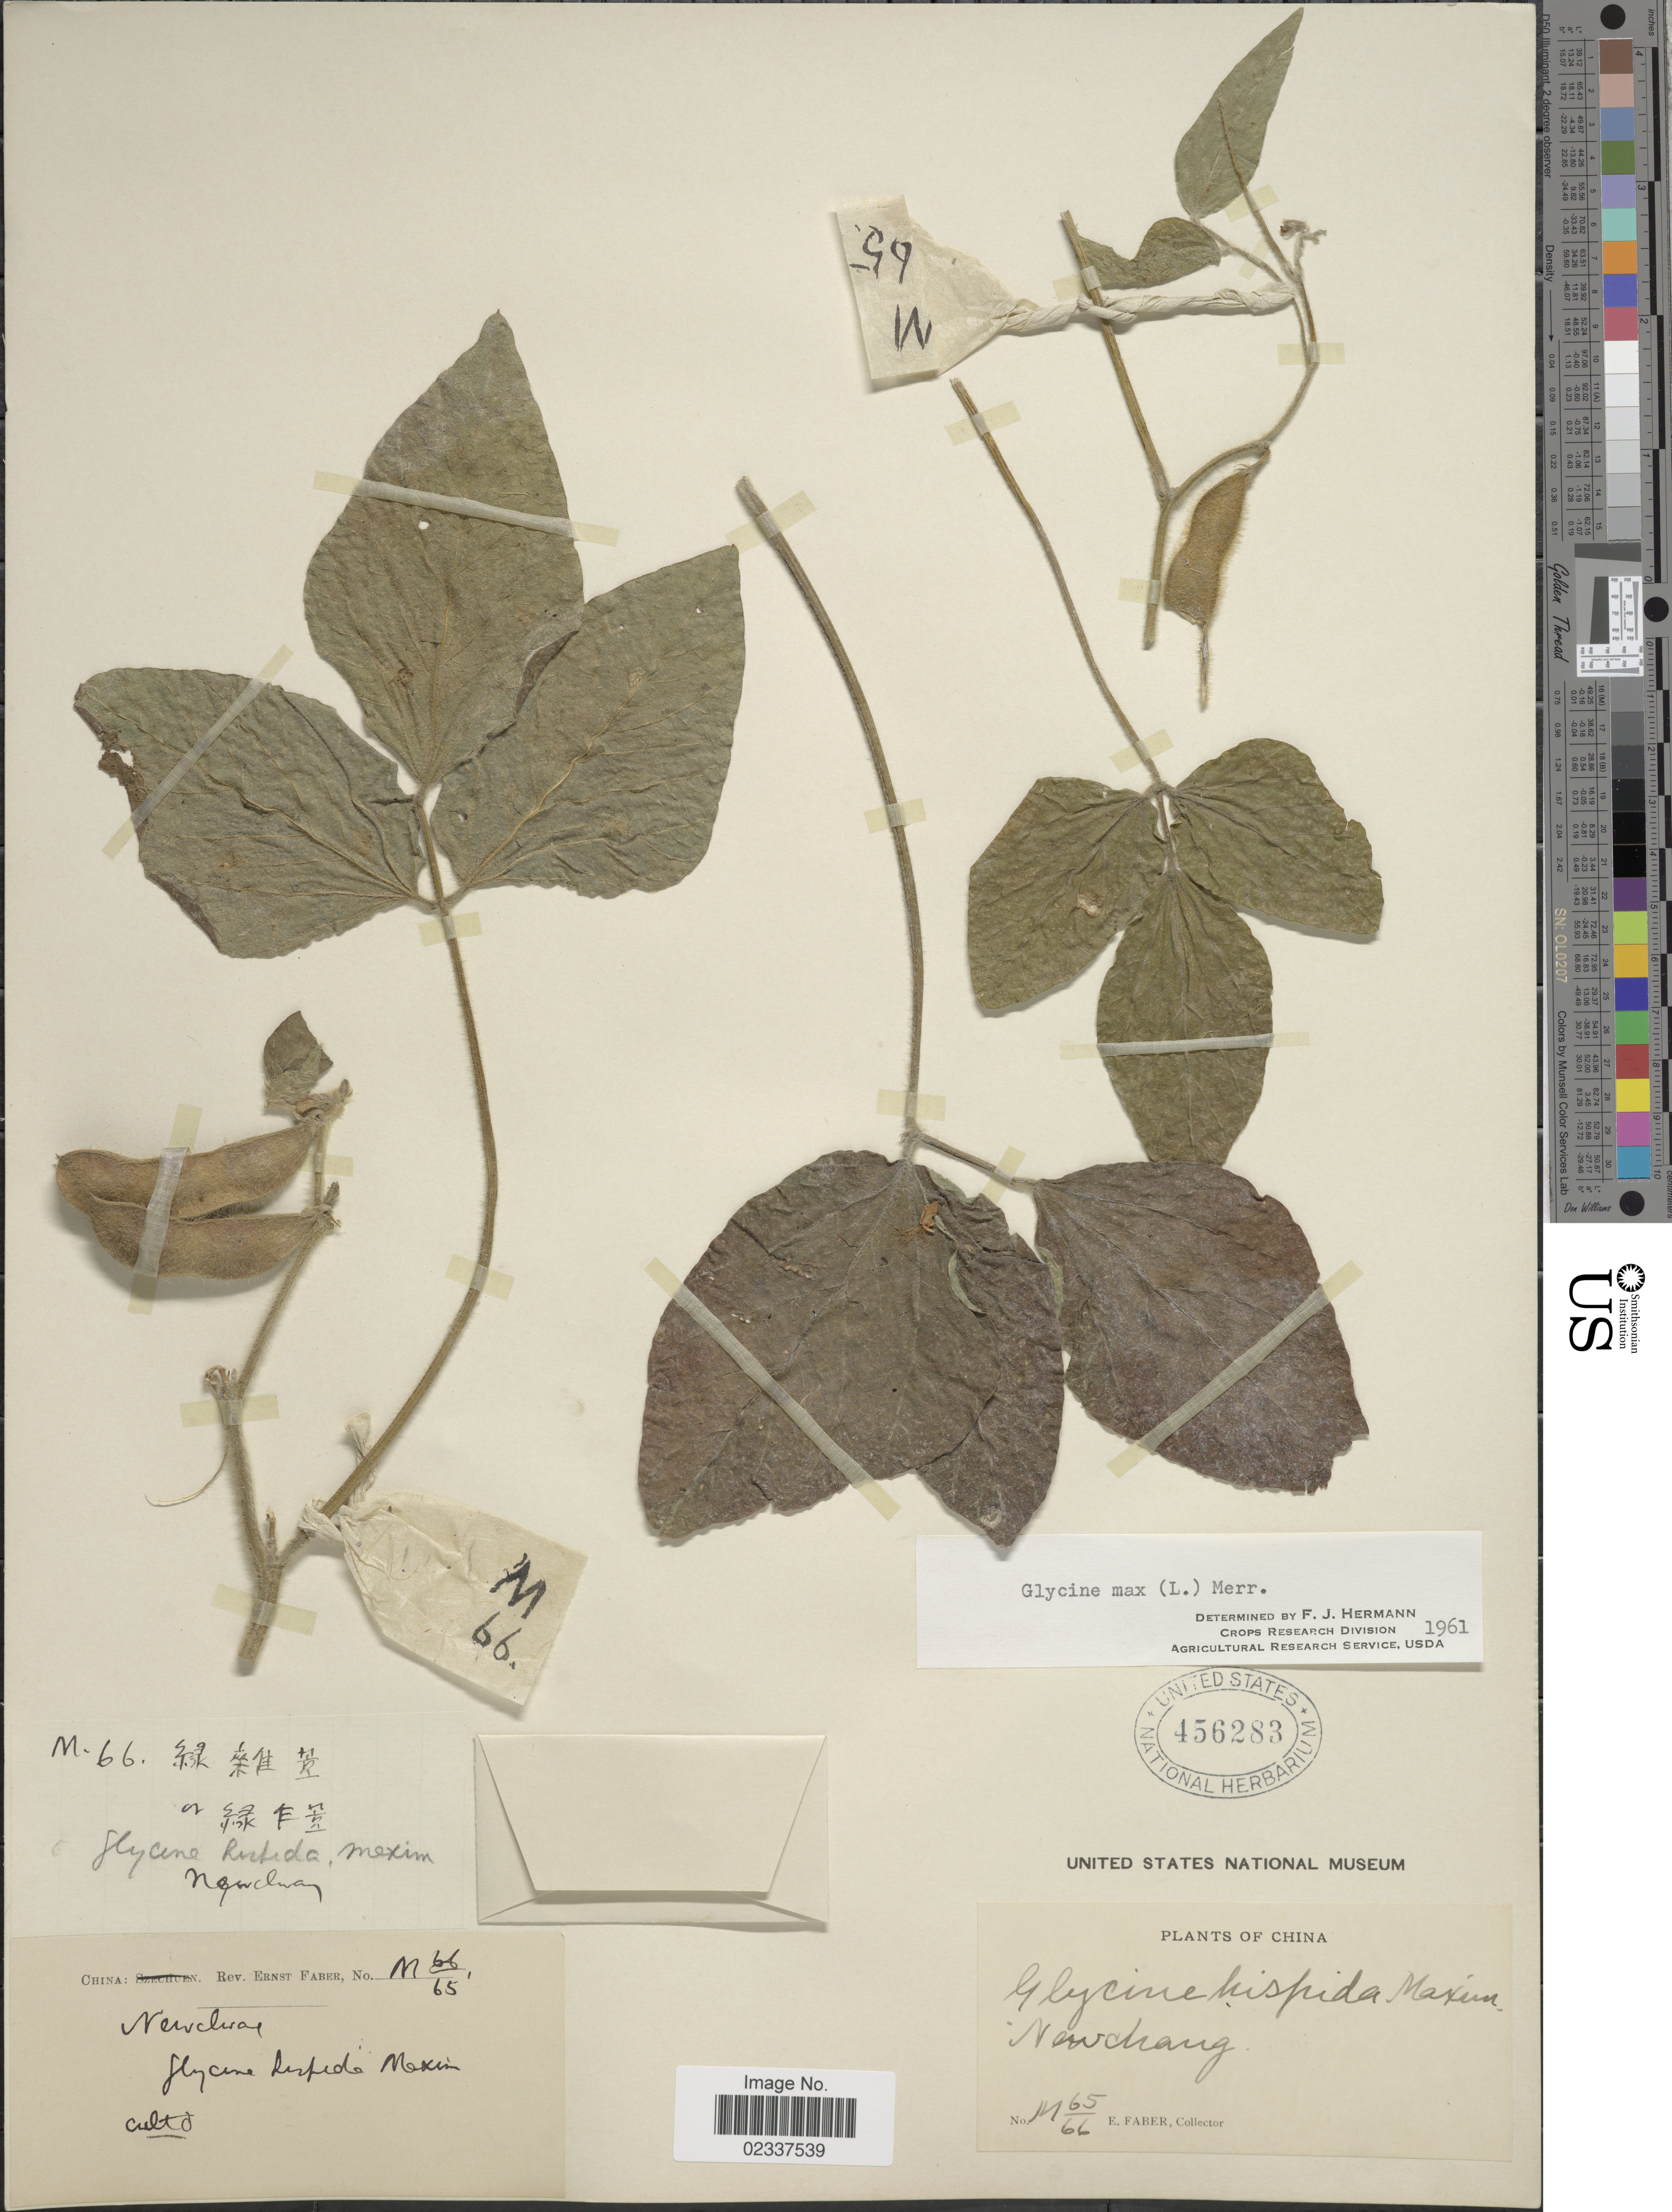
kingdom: Plantae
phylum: Tracheophyta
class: Magnoliopsida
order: Fabales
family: Fabaceae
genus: Glycine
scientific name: Glycine max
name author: (L.) Merr.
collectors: E. Faber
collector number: M66/65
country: China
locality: Newchang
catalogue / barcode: US 456283